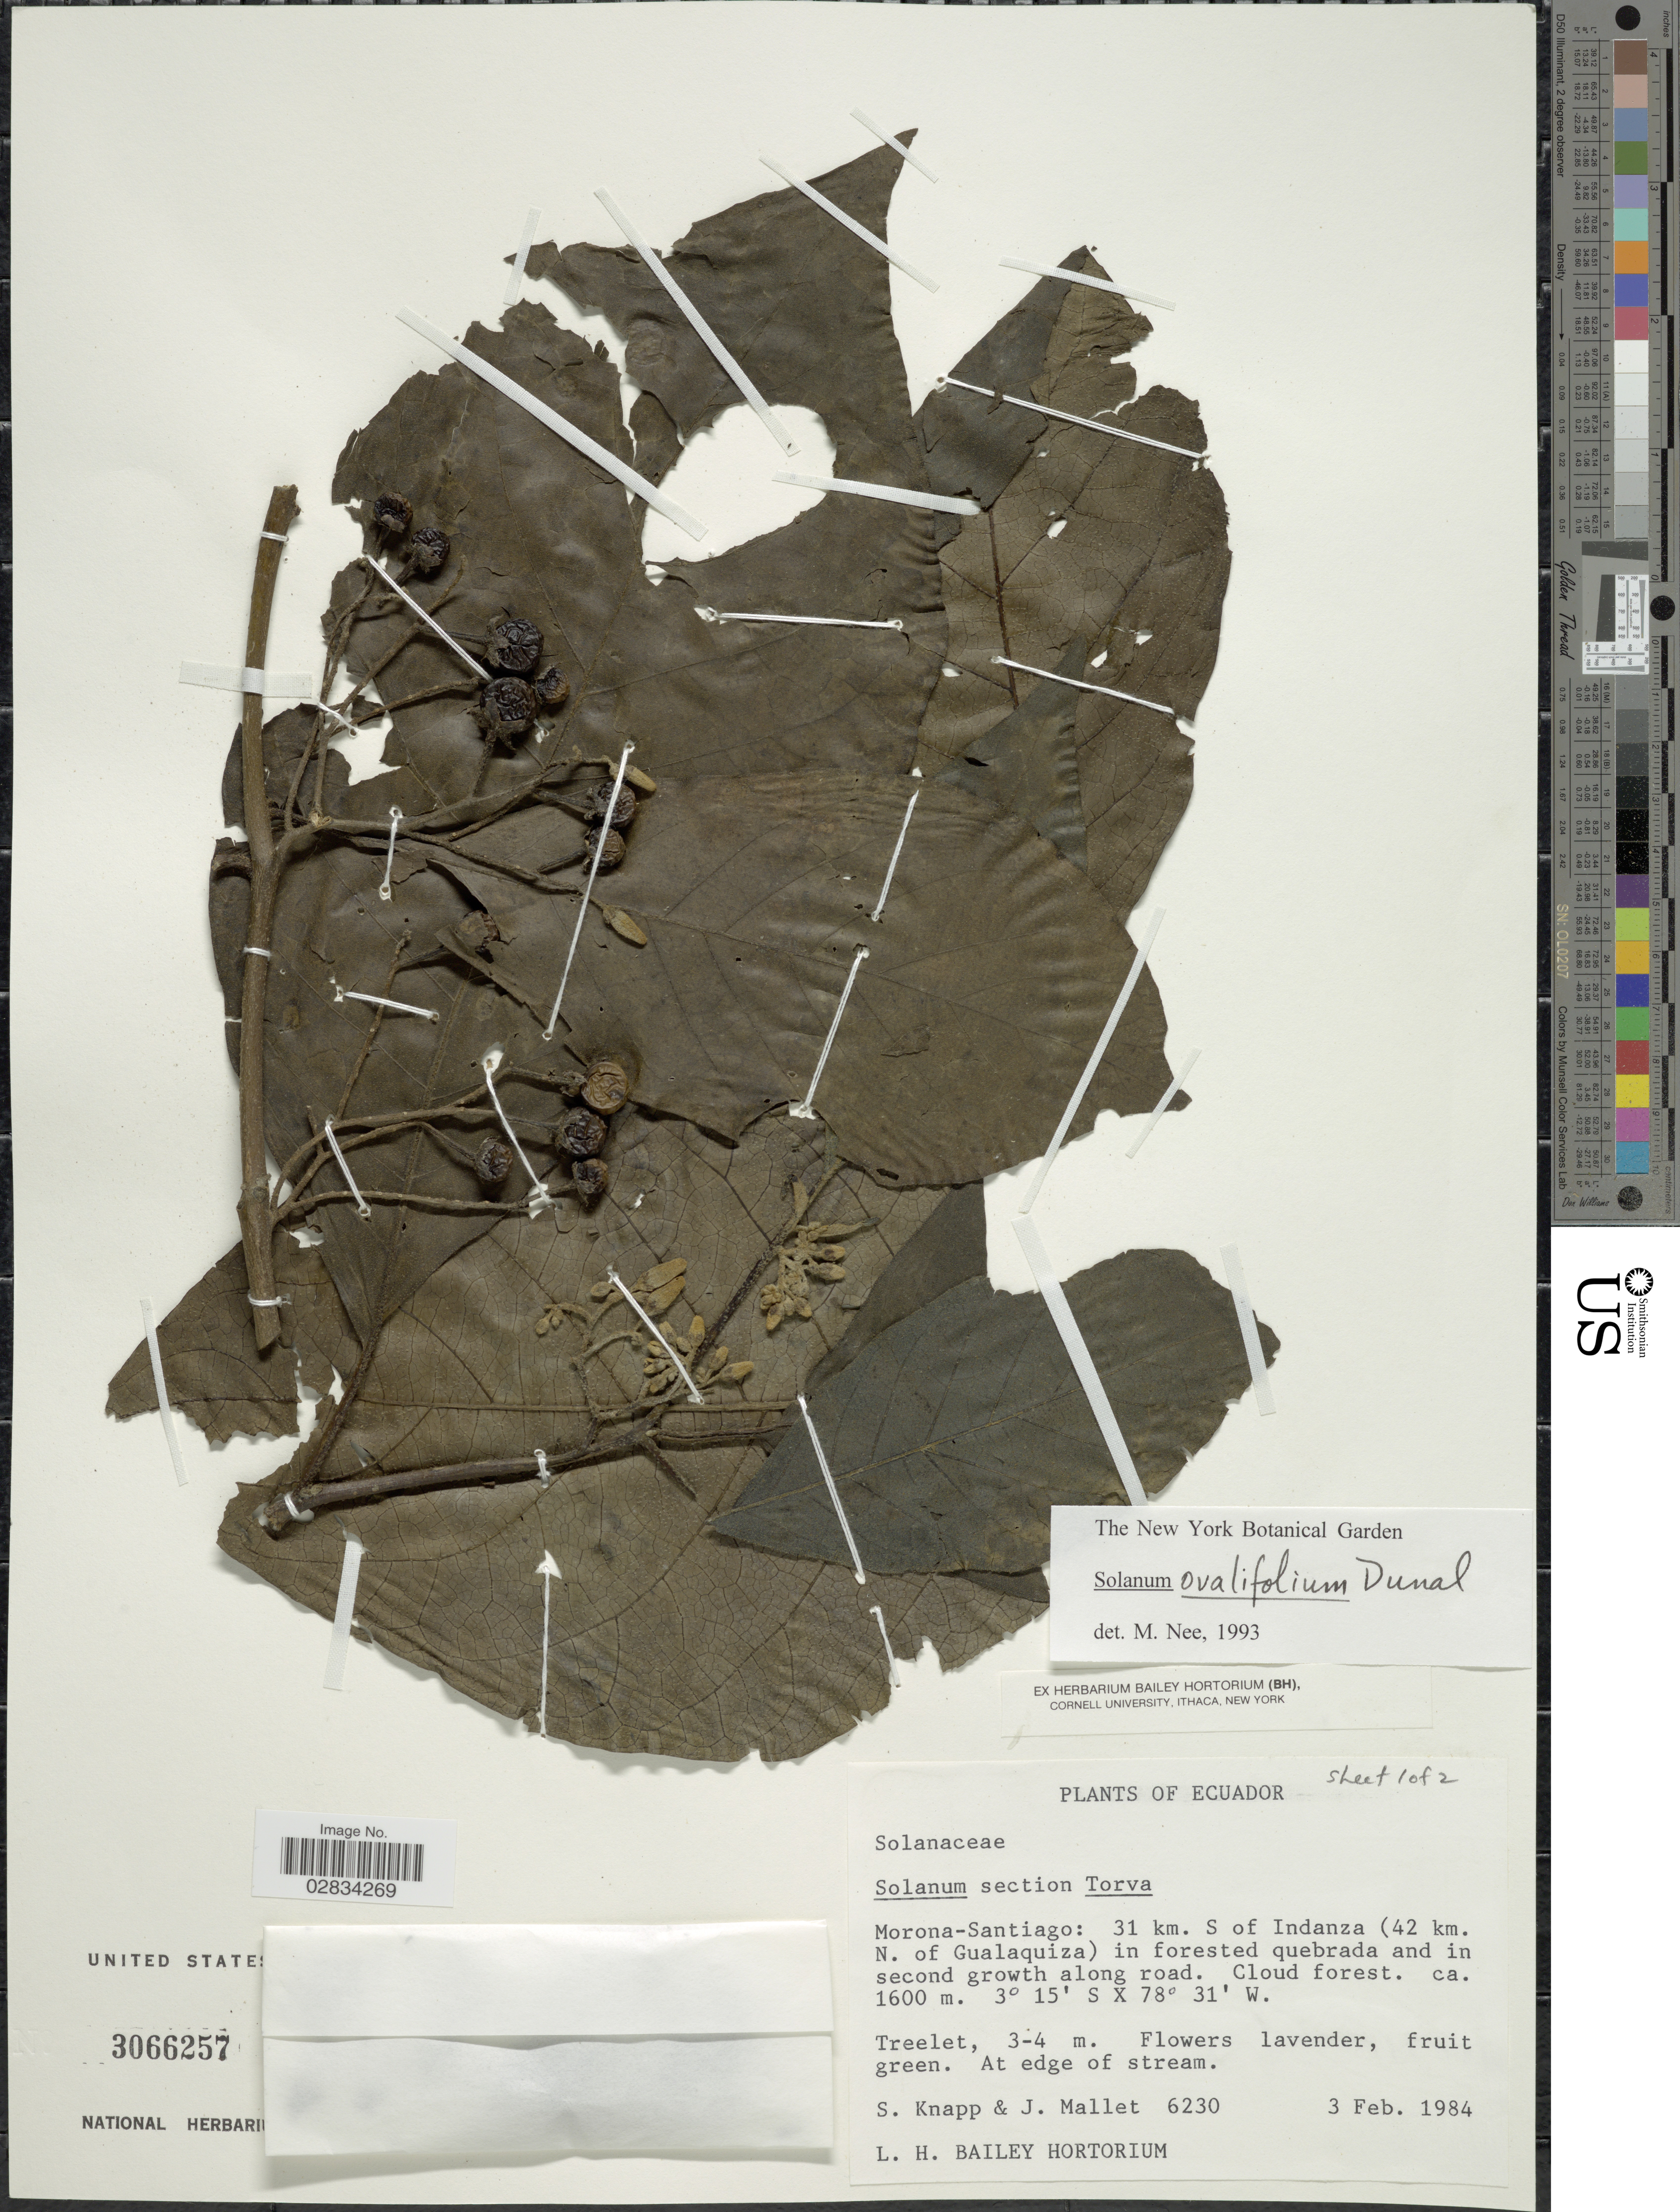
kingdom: Plantae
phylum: Tracheophyta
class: Magnoliopsida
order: Solanales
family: Solanaceae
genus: Solanum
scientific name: Solanum ovalifolium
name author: Dunal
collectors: S. Knapp & J. Mallet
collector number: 6230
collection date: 1984-02-03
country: Ecuador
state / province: Morona-Santiago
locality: Morona-Santiago: 31 km. S of Indanza (42 km. N. of Gualaquiza) in forested quebrada and in second growth along road.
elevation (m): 1600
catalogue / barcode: US 3066257